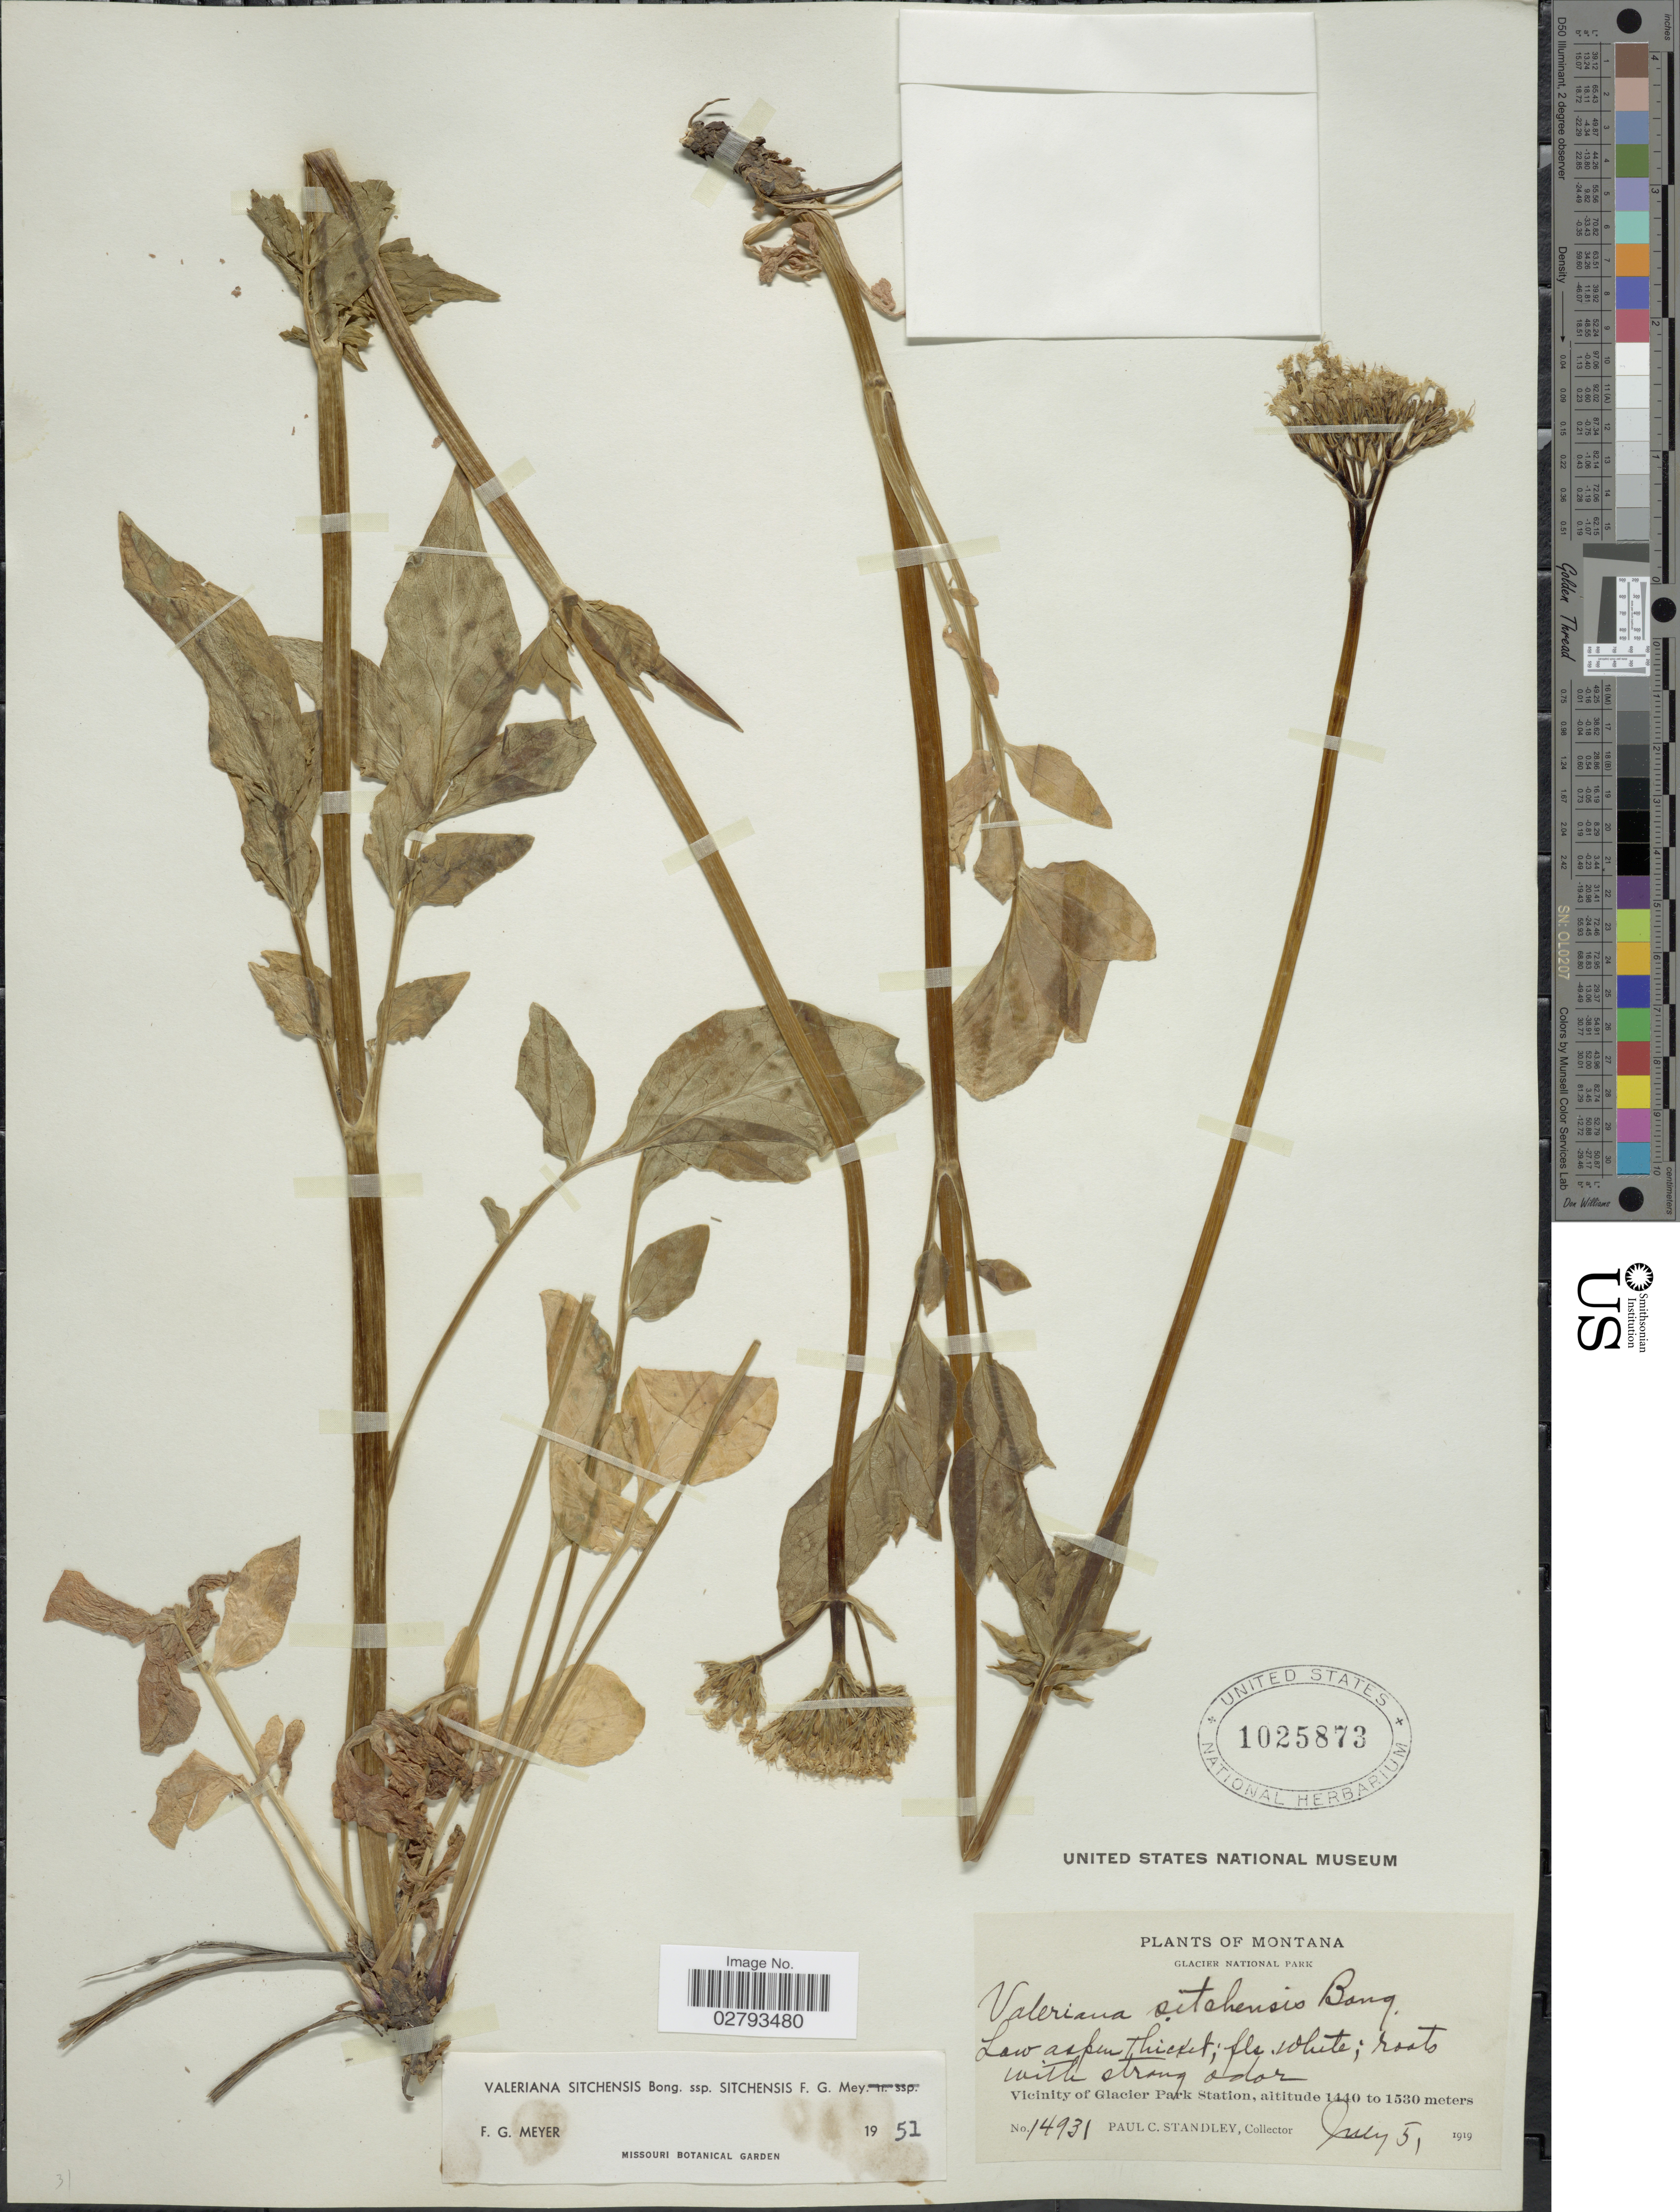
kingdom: Plantae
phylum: Tracheophyta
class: Magnoliopsida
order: Dipsacales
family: Caprifoliaceae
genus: Valeriana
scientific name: Valeriana sitchensis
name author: Bong.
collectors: P. C. Standley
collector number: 14931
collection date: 1919-07-05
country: United States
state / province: Montana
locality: Glacier National Park. Vicinity of Glacier Park Station.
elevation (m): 1440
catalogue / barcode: US 1025873